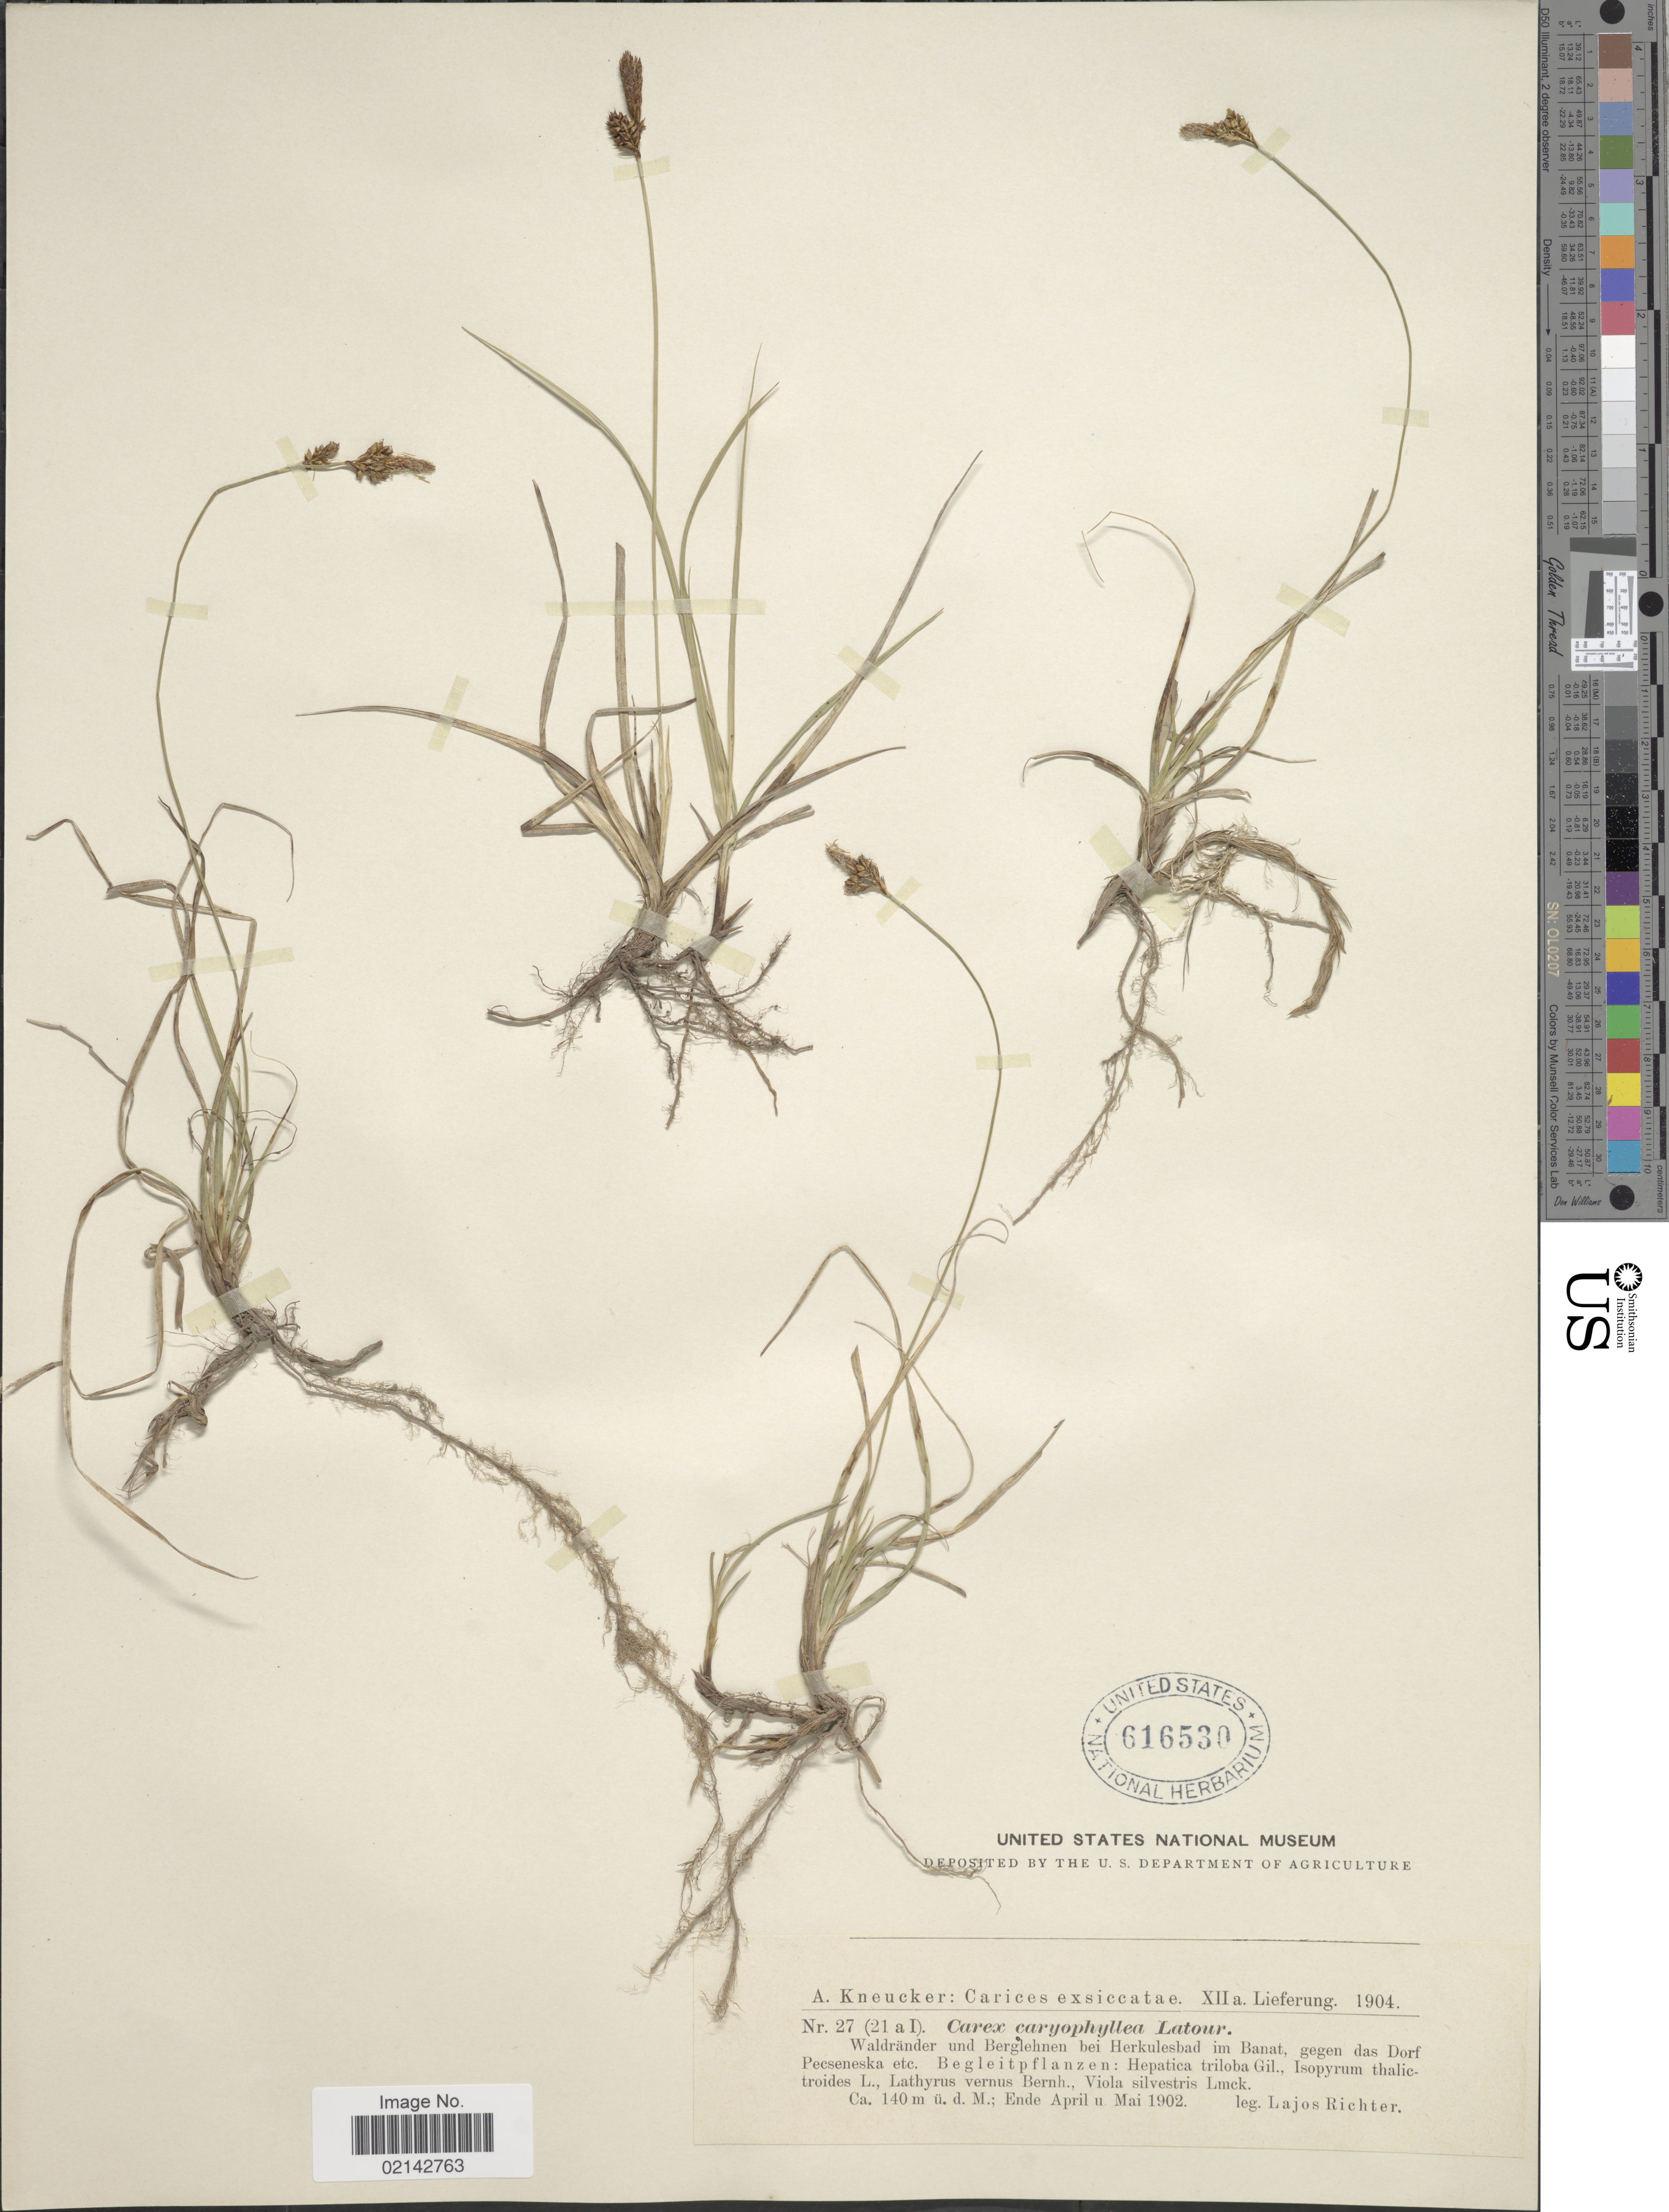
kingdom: Plantae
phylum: Tracheophyta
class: Liliopsida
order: Poales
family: Cyperaceae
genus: Carex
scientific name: Carex caryophyllea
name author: Latourr.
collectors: L. Richter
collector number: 27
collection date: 1902-04/1902-05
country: Romania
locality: Carices, Waldrander und Berglehnen bei Herkulesbad im Banat, gegen das Dorf Pecseneska etc.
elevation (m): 140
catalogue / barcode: US 616530